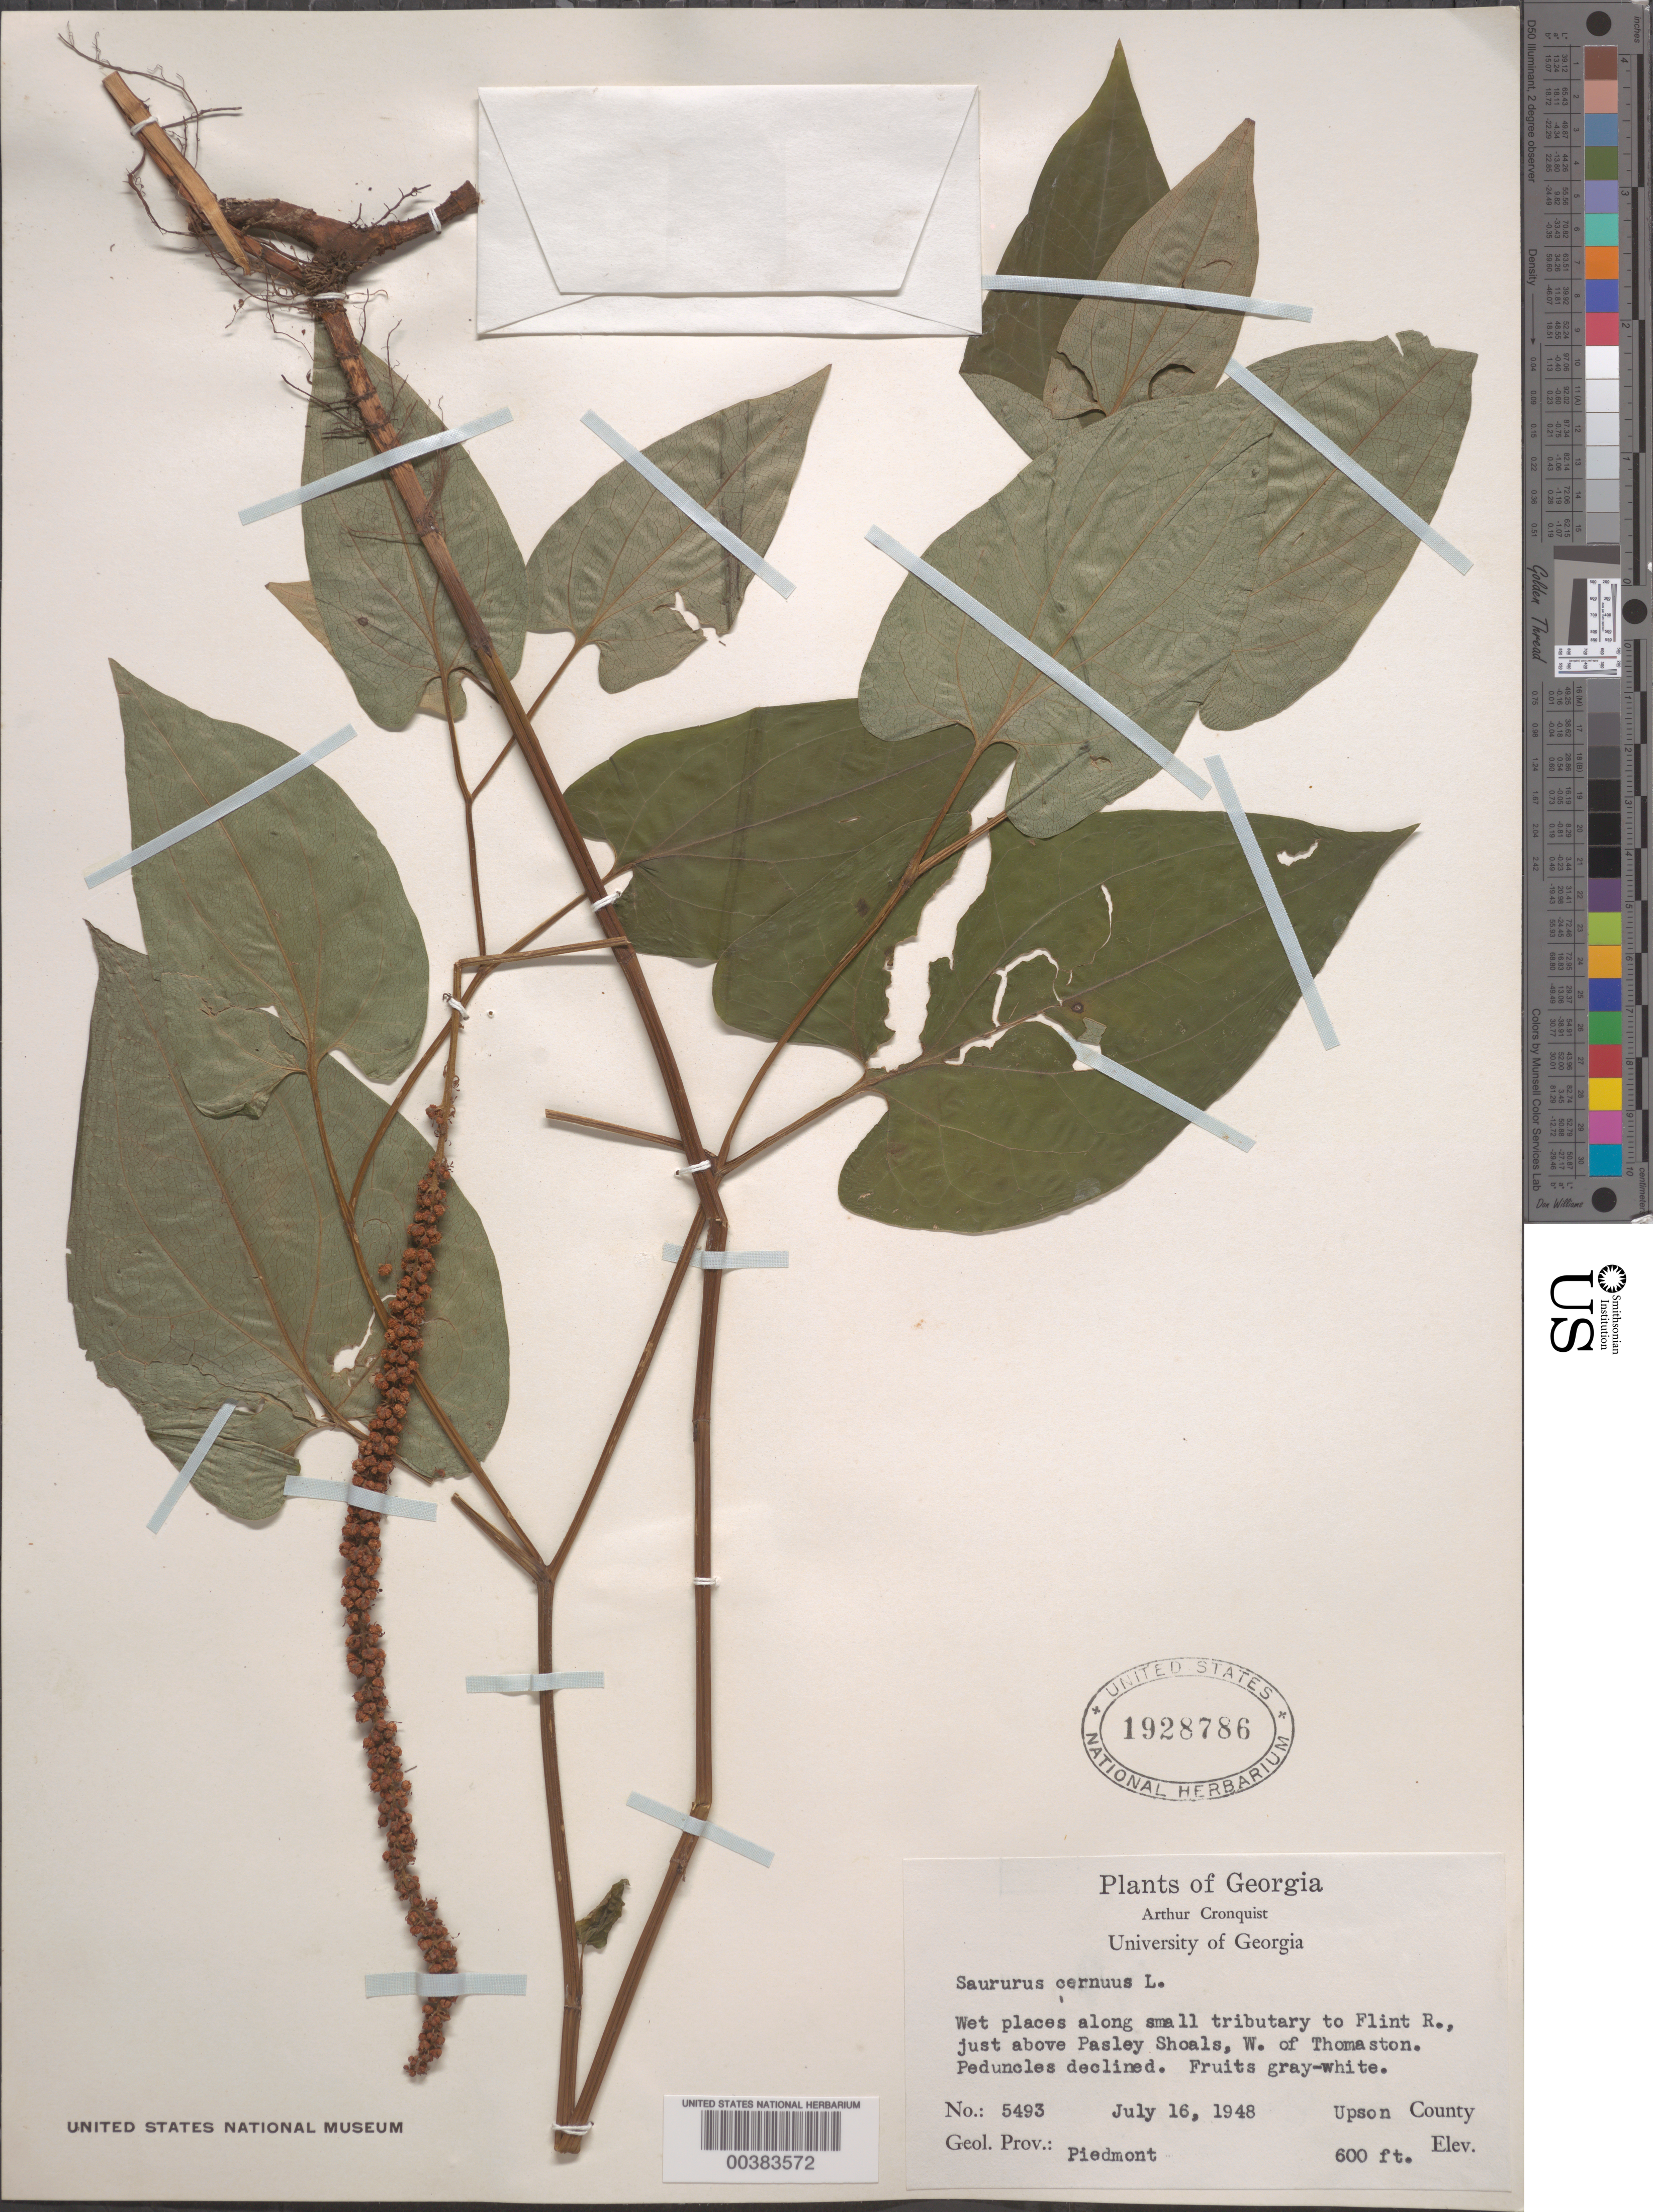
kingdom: Plantae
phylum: Tracheophyta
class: Magnoliopsida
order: Piperales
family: Saururaceae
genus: Saururus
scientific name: Saururus cernuus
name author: L.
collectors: A. J. Cronquist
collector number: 5493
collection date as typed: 16 Jul 1948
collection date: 1948-07-16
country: United States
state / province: Georgia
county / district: Upson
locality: Above pasley shoals, w of thomaston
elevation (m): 183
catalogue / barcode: US 1928786